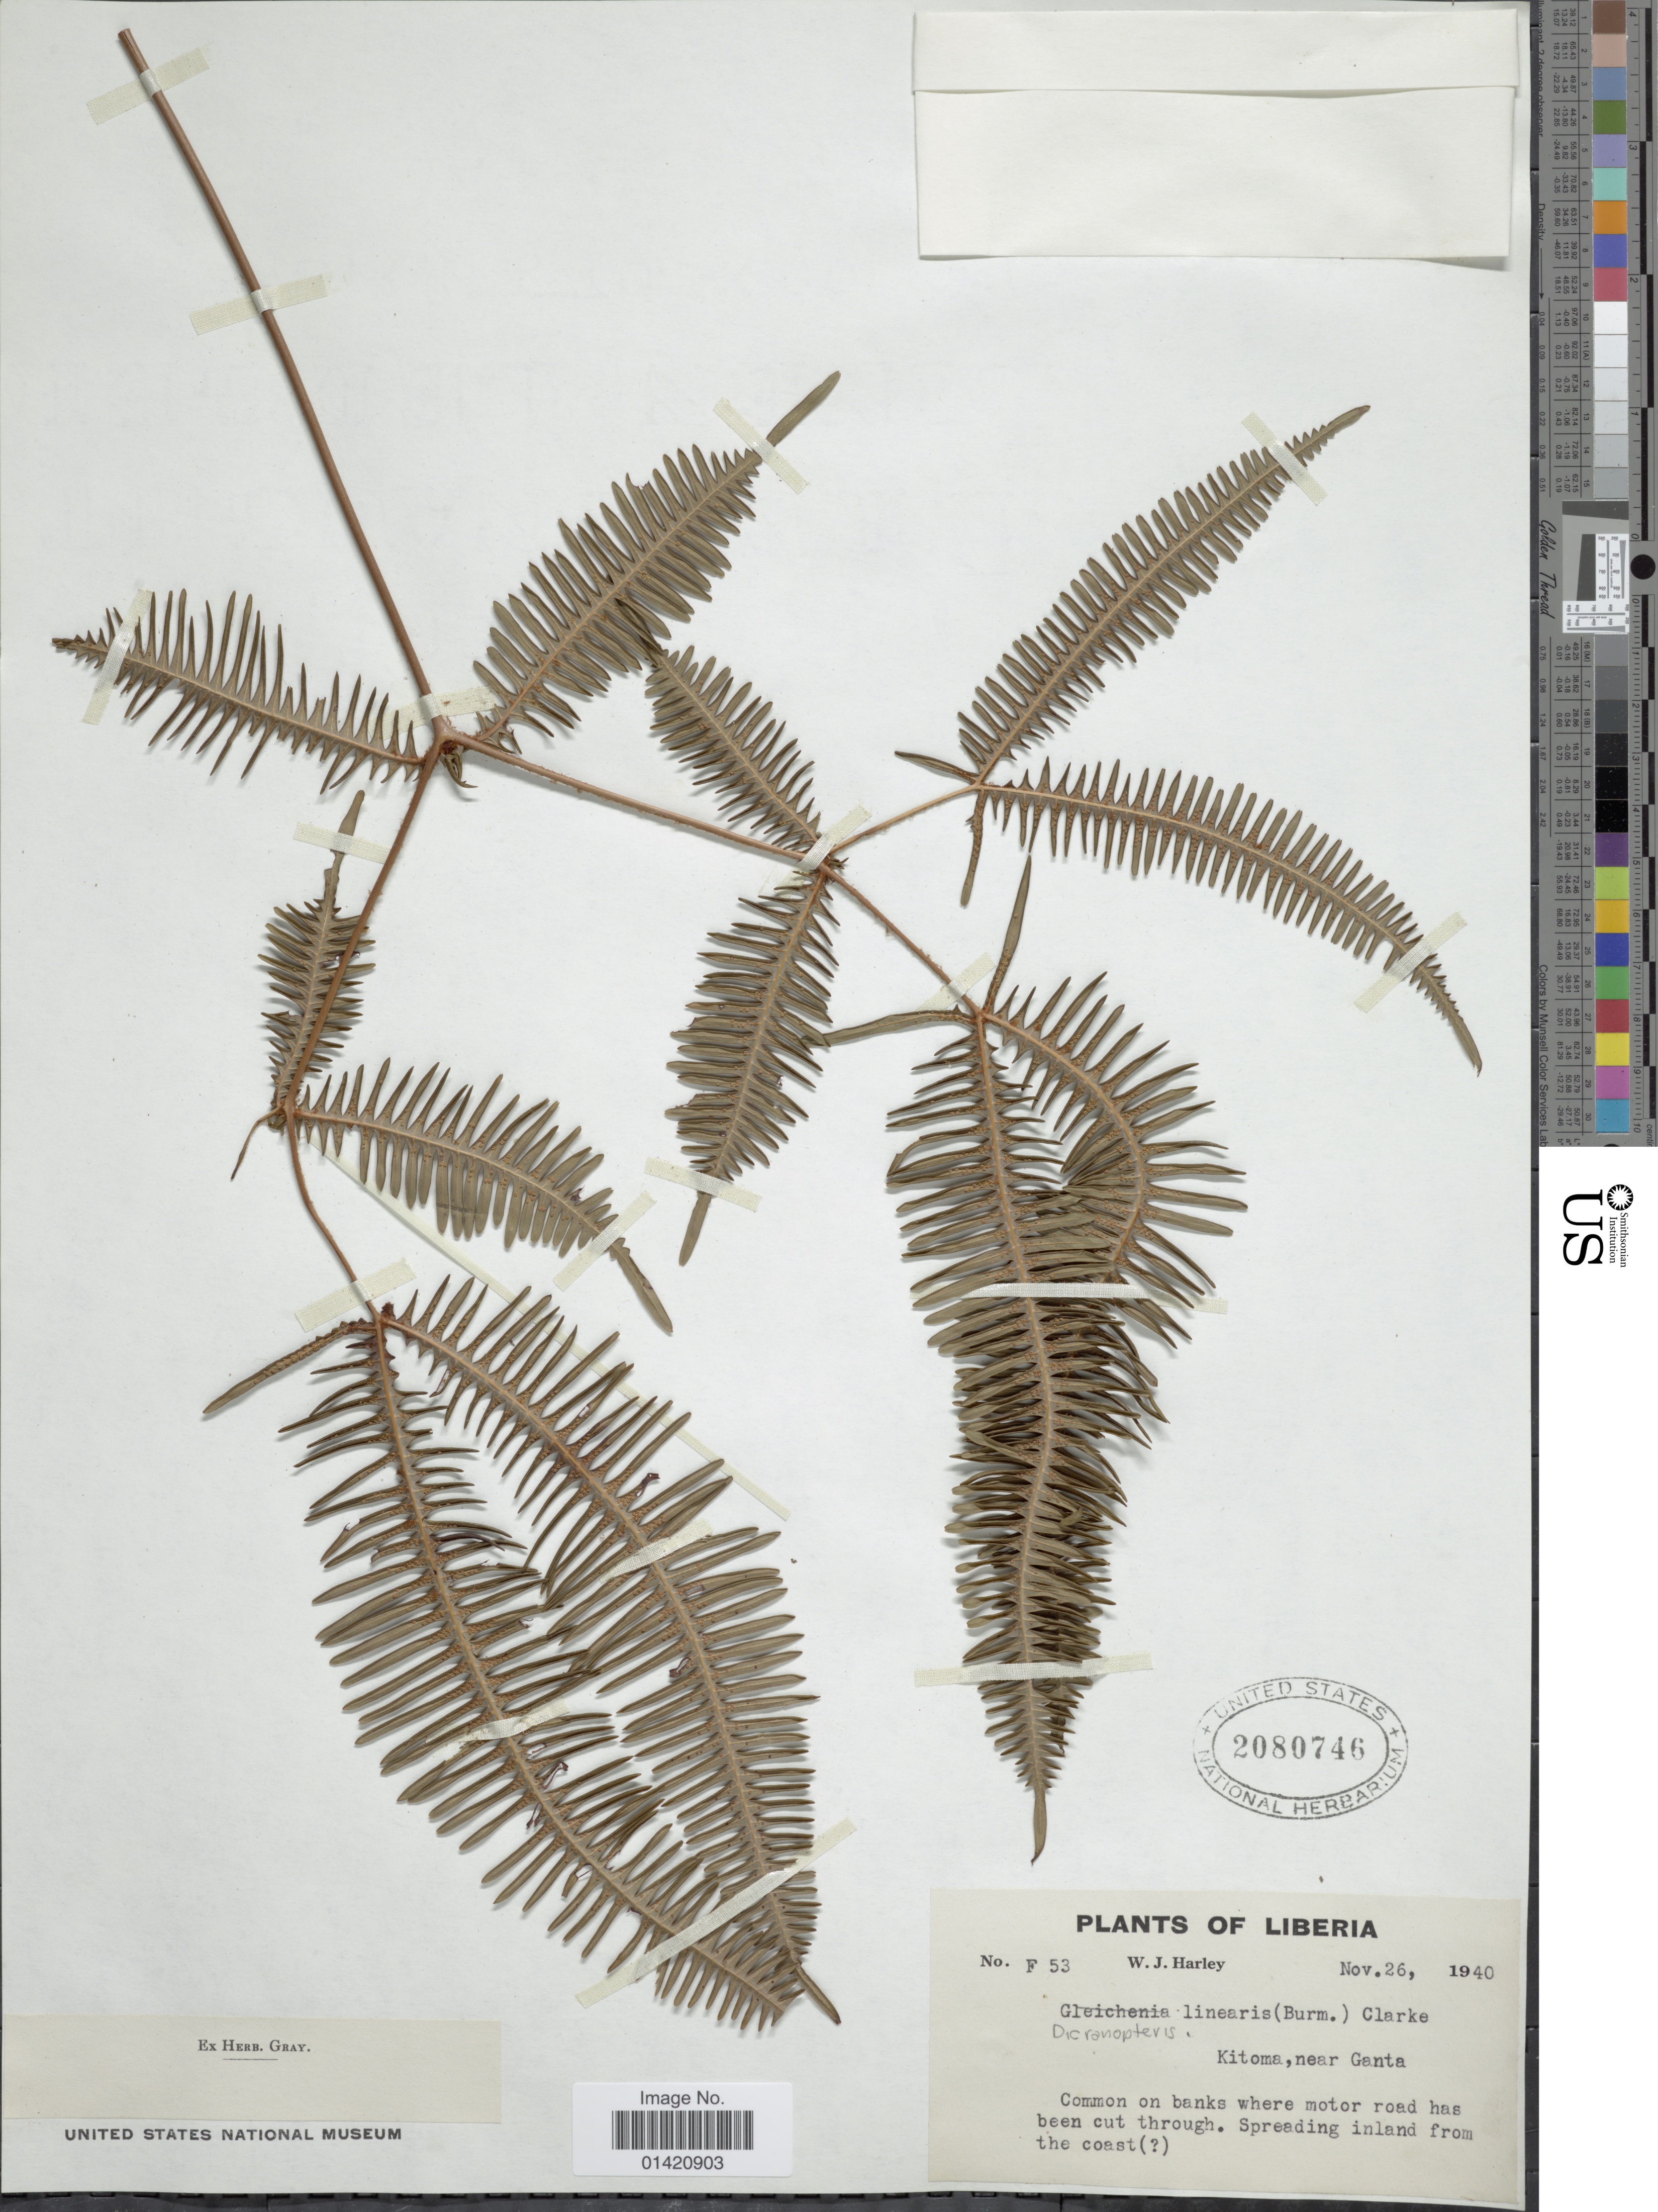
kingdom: Plantae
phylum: Tracheophyta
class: Polypodiopsida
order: Gleicheniales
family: Gleicheniaceae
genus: Dicranopteris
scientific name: Dicranopteris linearis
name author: (Burm. f.) Underw.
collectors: W. Harley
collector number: F 53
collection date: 1940-11-26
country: Liberia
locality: Kitoma, near Ganta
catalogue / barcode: US 2080746